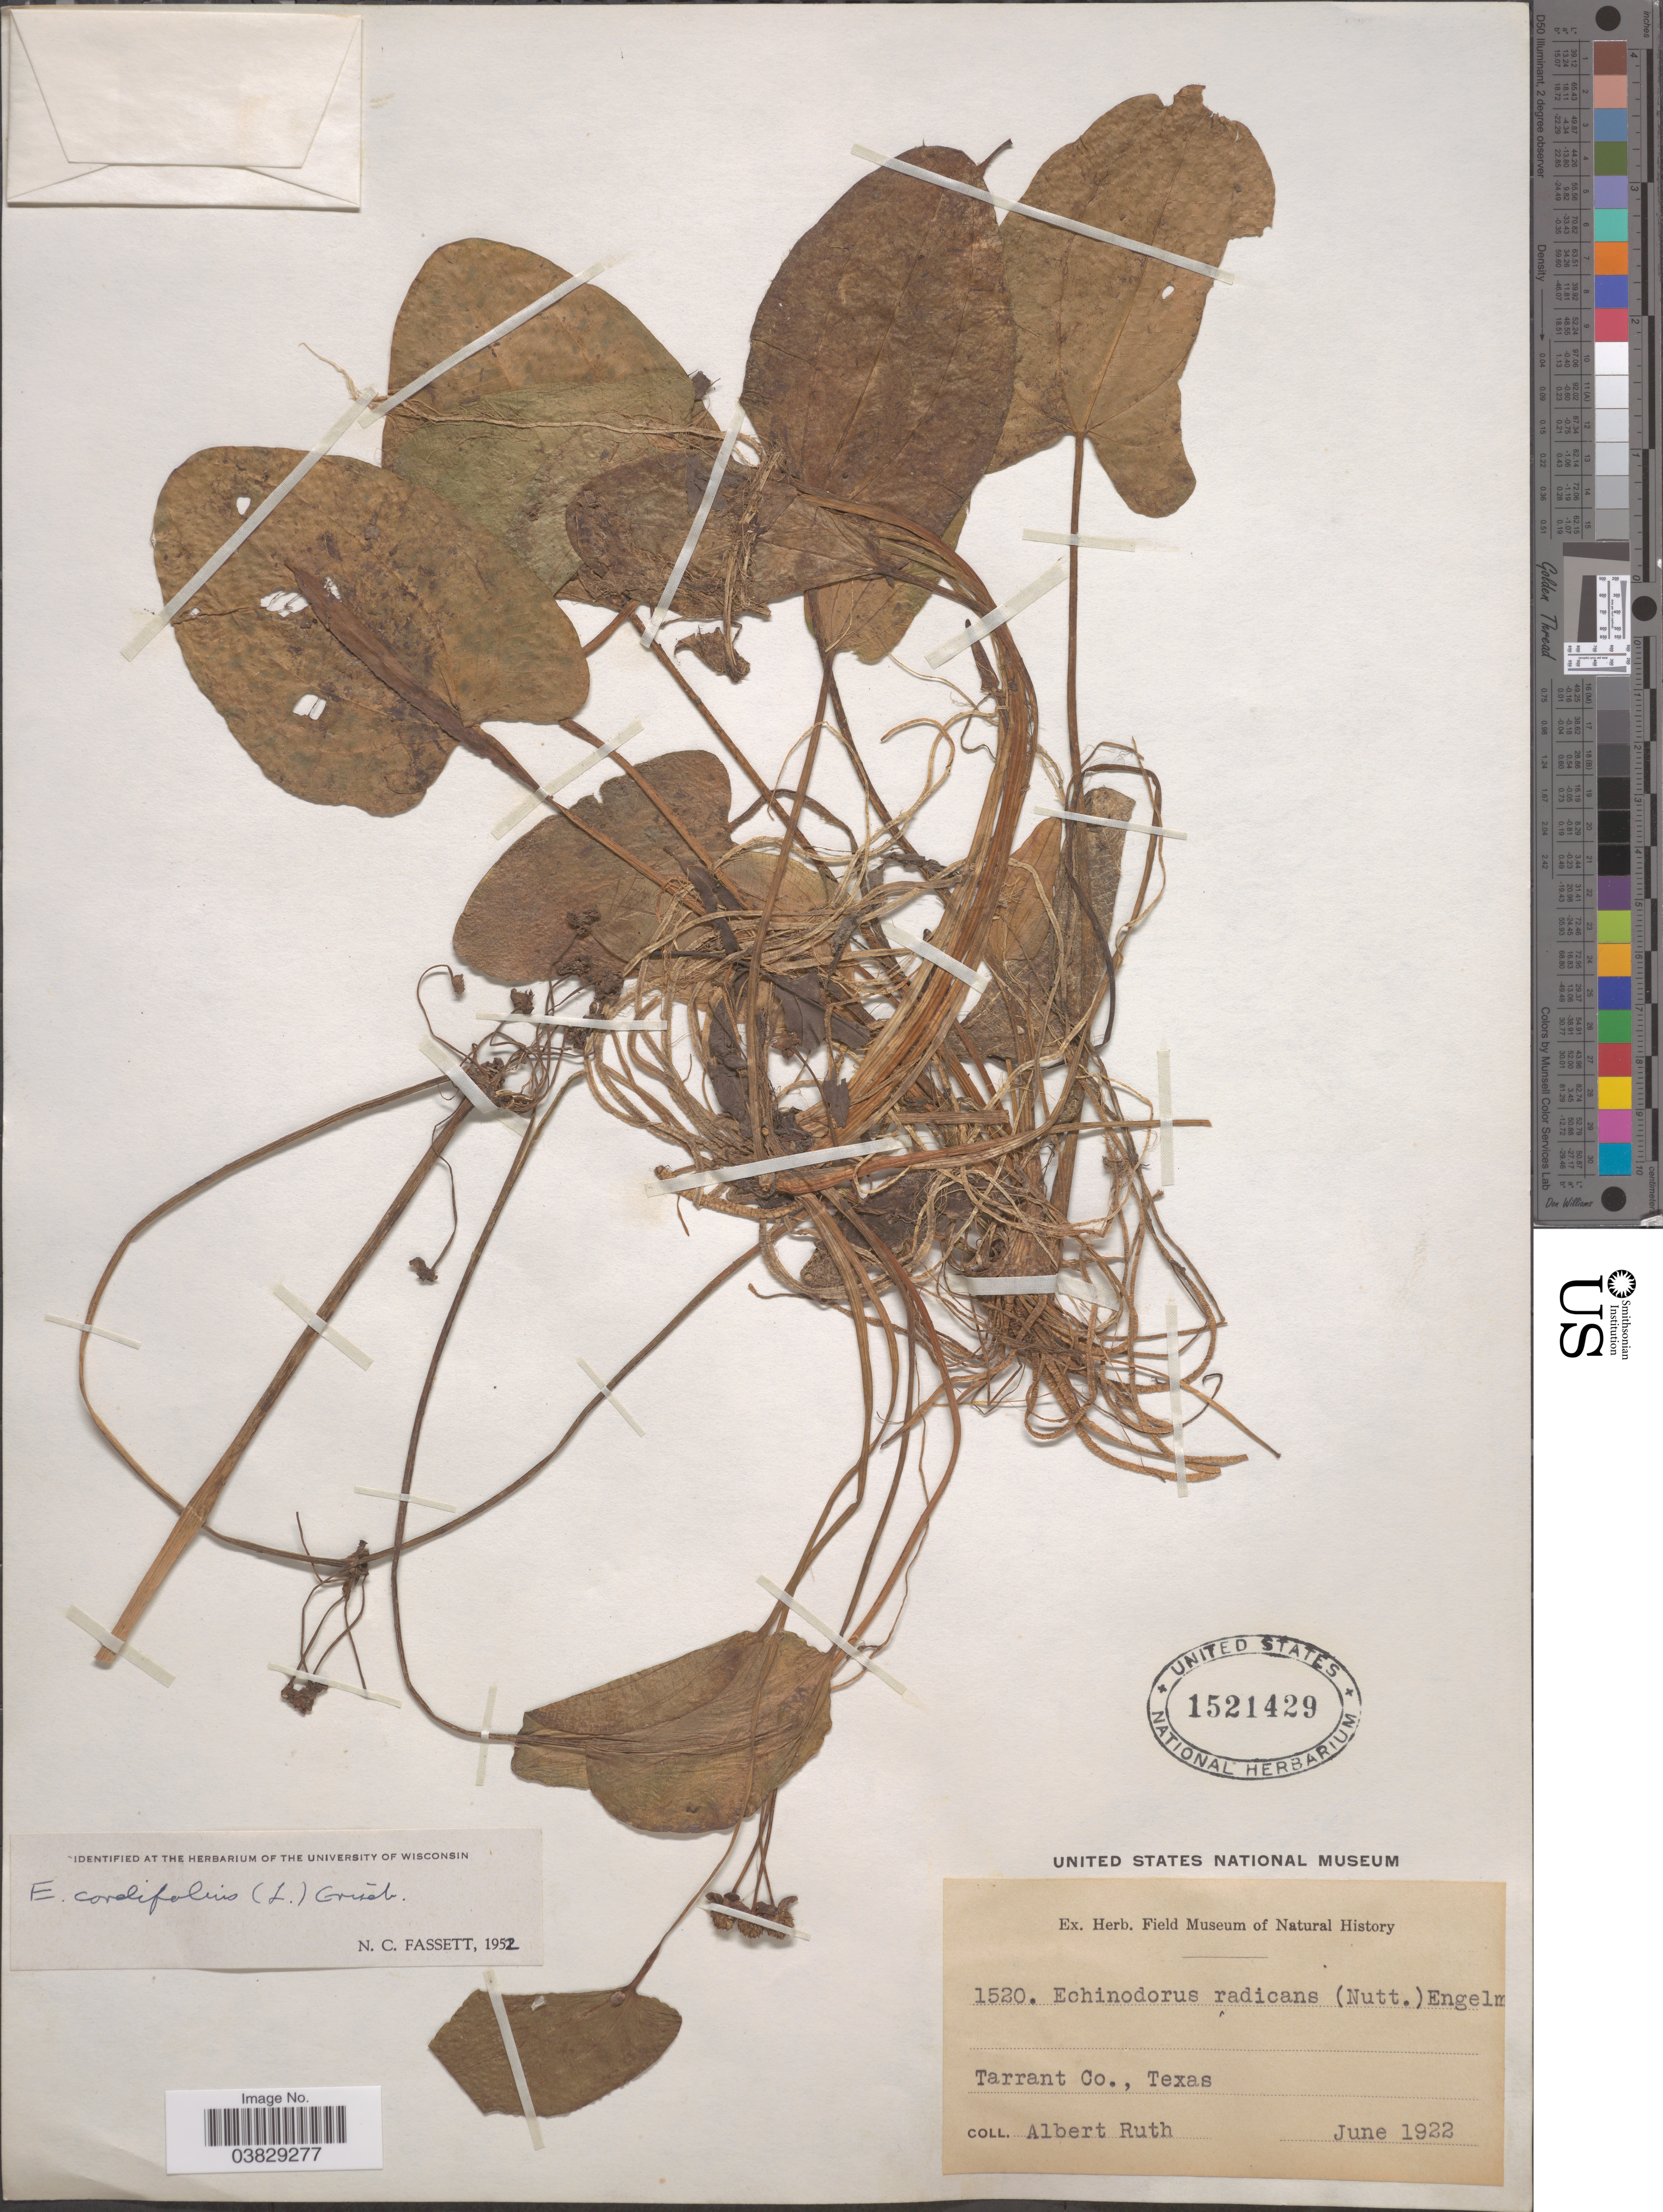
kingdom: Plantae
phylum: Tracheophyta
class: Liliopsida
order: Alismatales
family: Alismataceae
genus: Echinodorus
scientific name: Echinodorus cordifolius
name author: (L.) Griseb.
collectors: A. Ruth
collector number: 1520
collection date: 1922-06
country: United States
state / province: Texas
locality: Tarrant Co.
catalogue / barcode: US 1521429